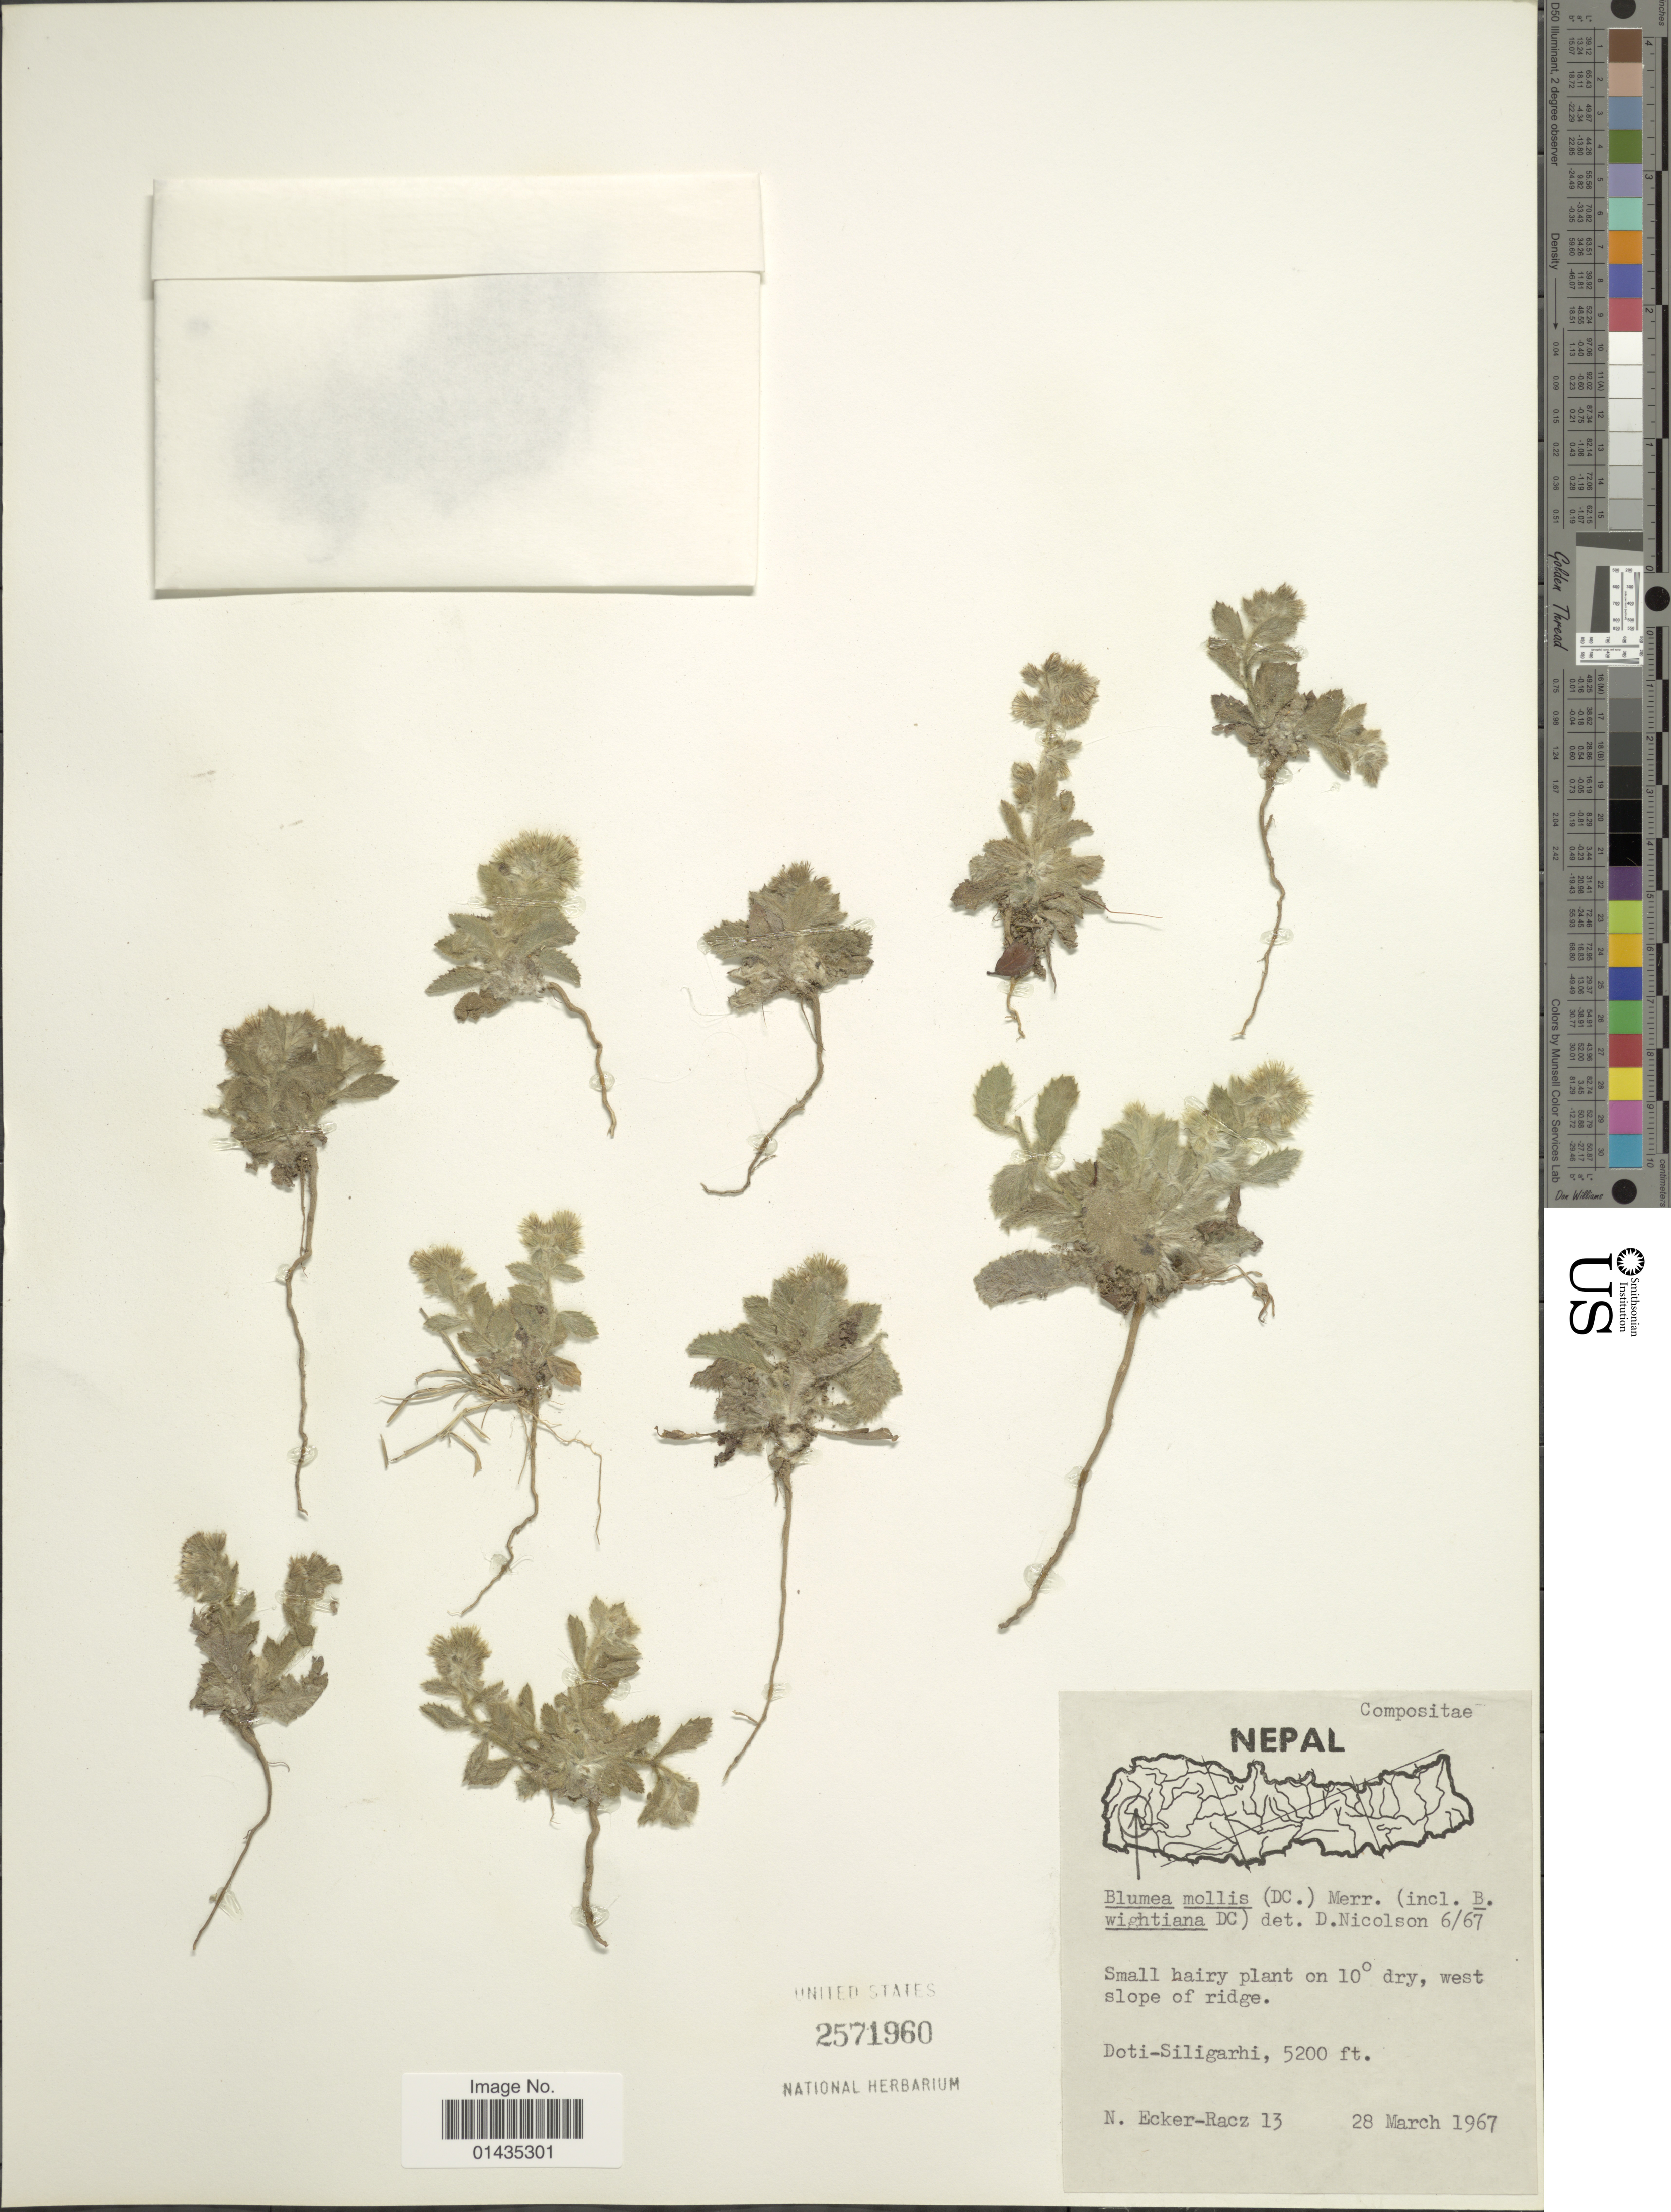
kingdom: Plantae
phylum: Tracheophyta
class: Magnoliopsida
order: Asterales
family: Asteraceae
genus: Blumea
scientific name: Blumea mollis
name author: (D. Don) Merr.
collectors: N. Ecker-Racz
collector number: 13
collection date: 1967-03-28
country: Nepal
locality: Doti-Siligarhi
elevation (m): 1585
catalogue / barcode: US 2571960